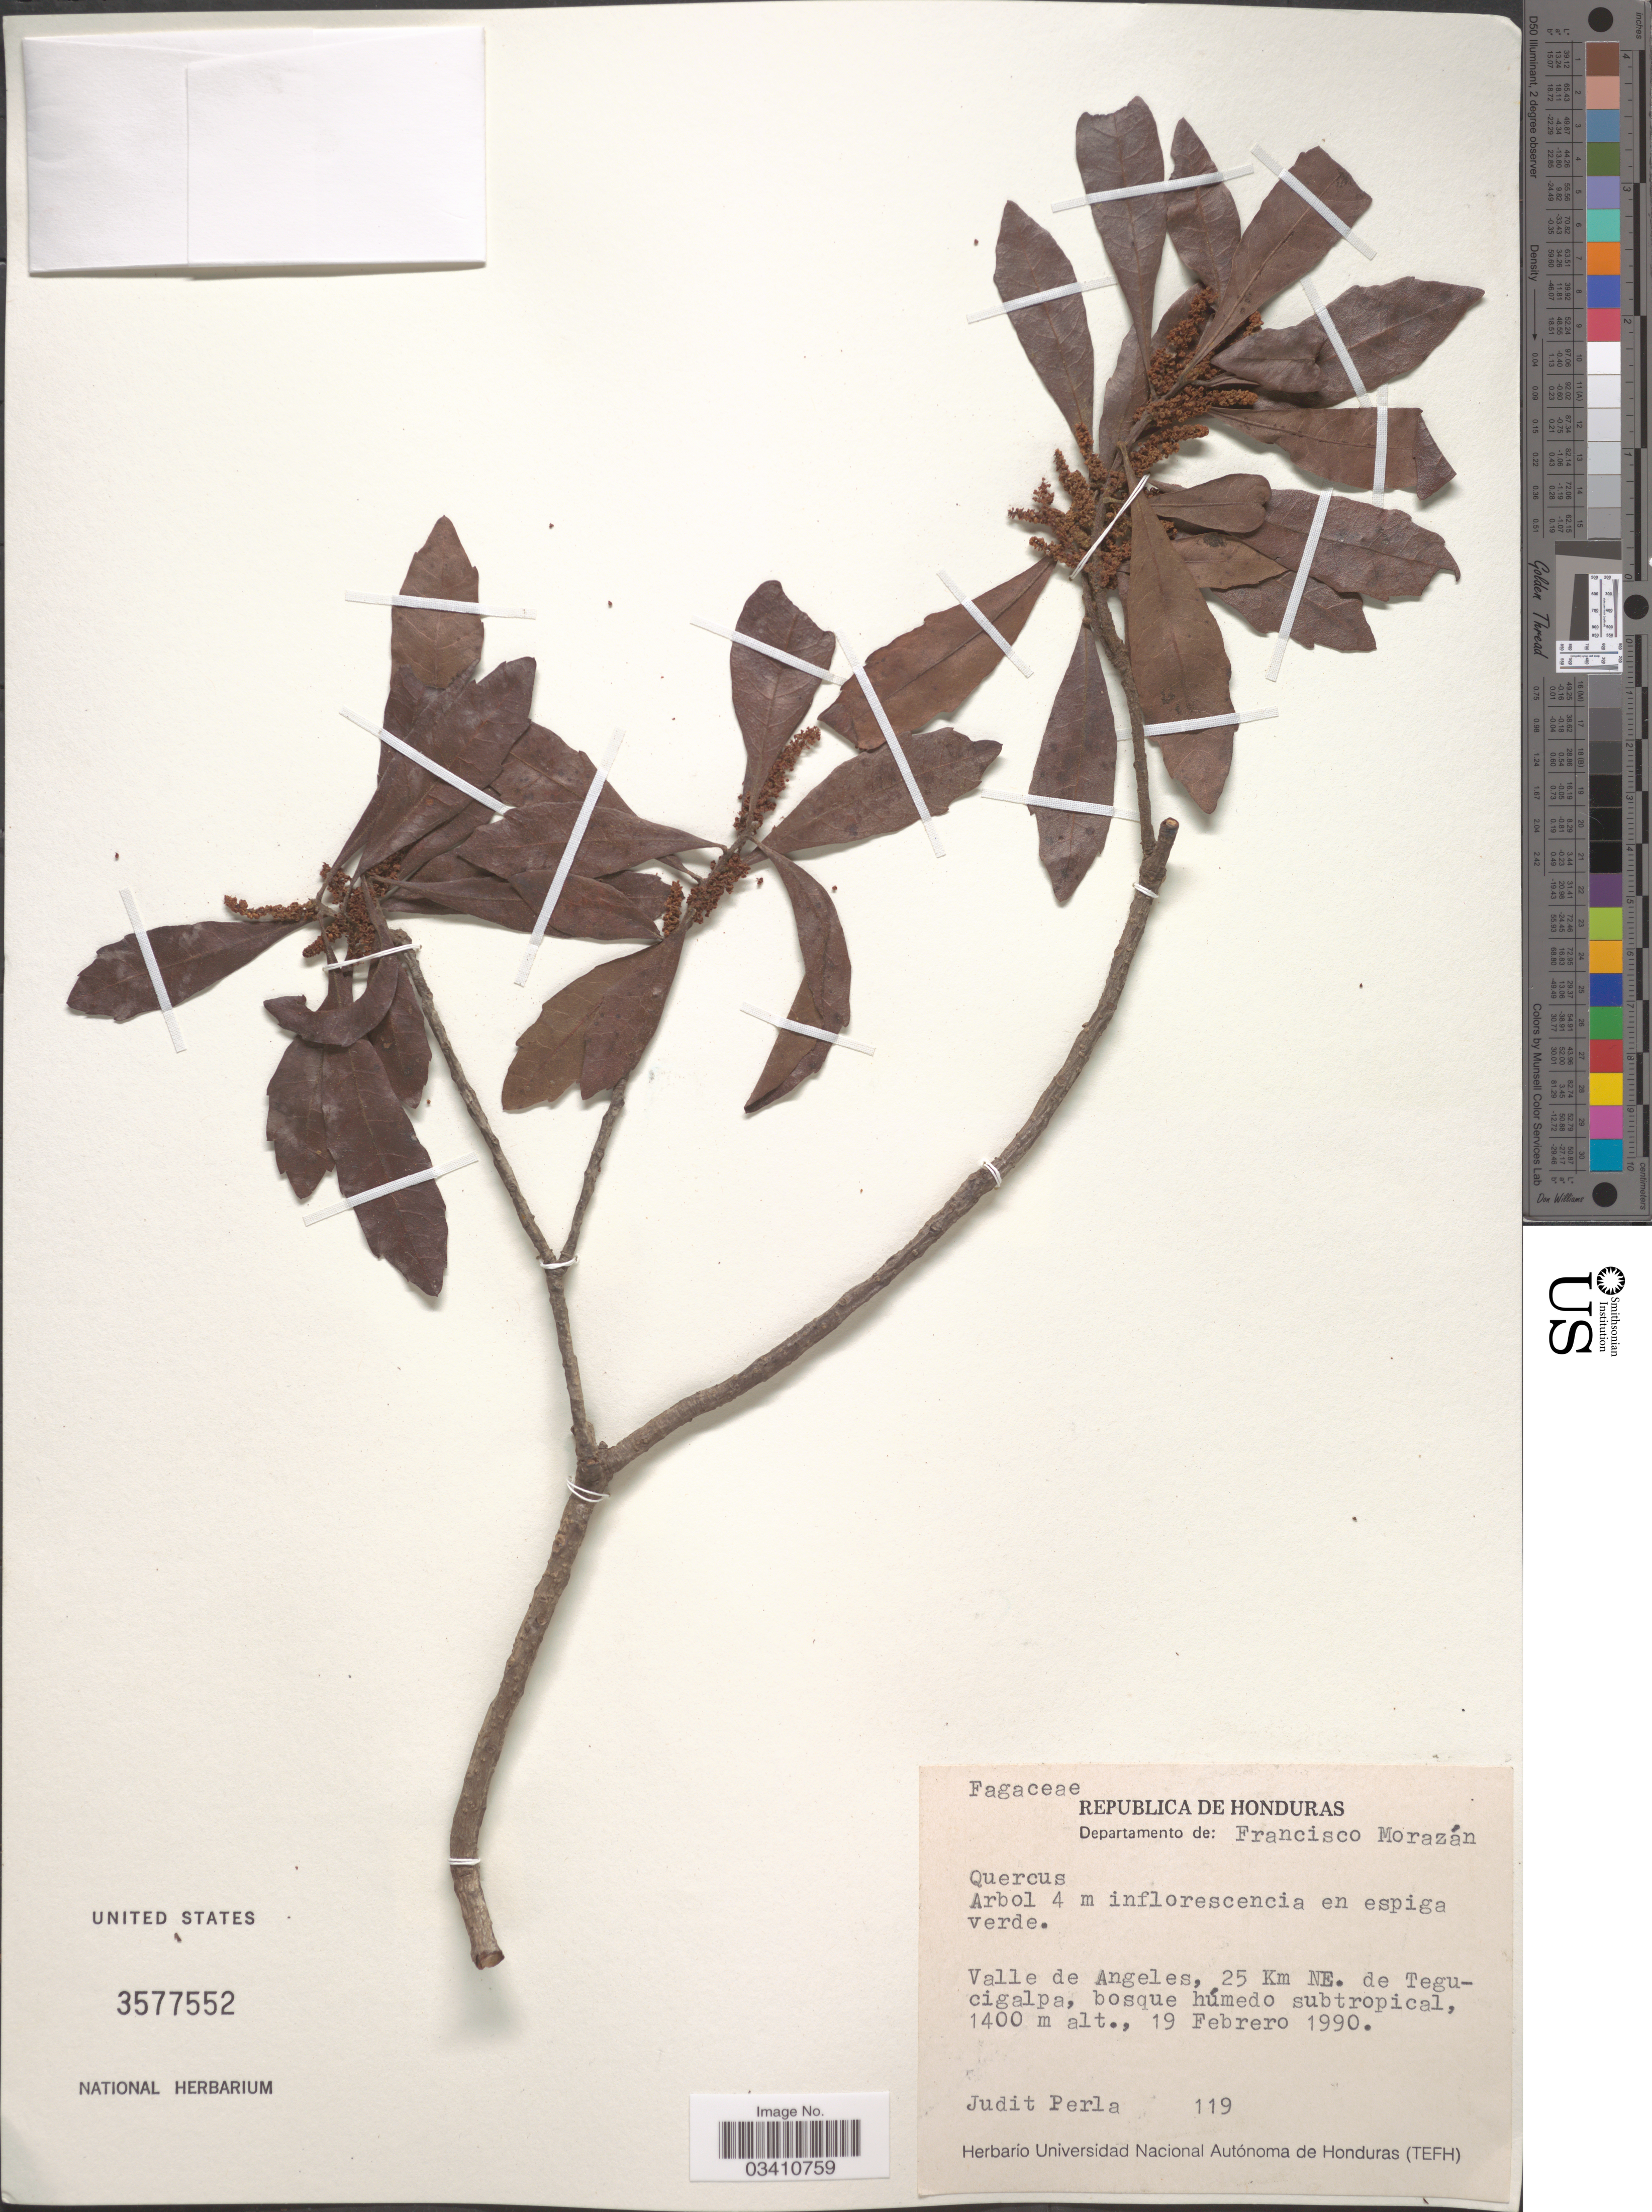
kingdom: Plantae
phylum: Tracheophyta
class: Magnoliopsida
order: Fagales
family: Fagaceae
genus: Quercus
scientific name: Quercus sp.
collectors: J. Perla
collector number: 119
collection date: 1990-02-19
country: Honduras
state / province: Fco. Morazán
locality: Departamento de: Francisco Morazán. Valle de Angeles, 25 Km NE. de Tegucigalpa.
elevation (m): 1400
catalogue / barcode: US 3577552